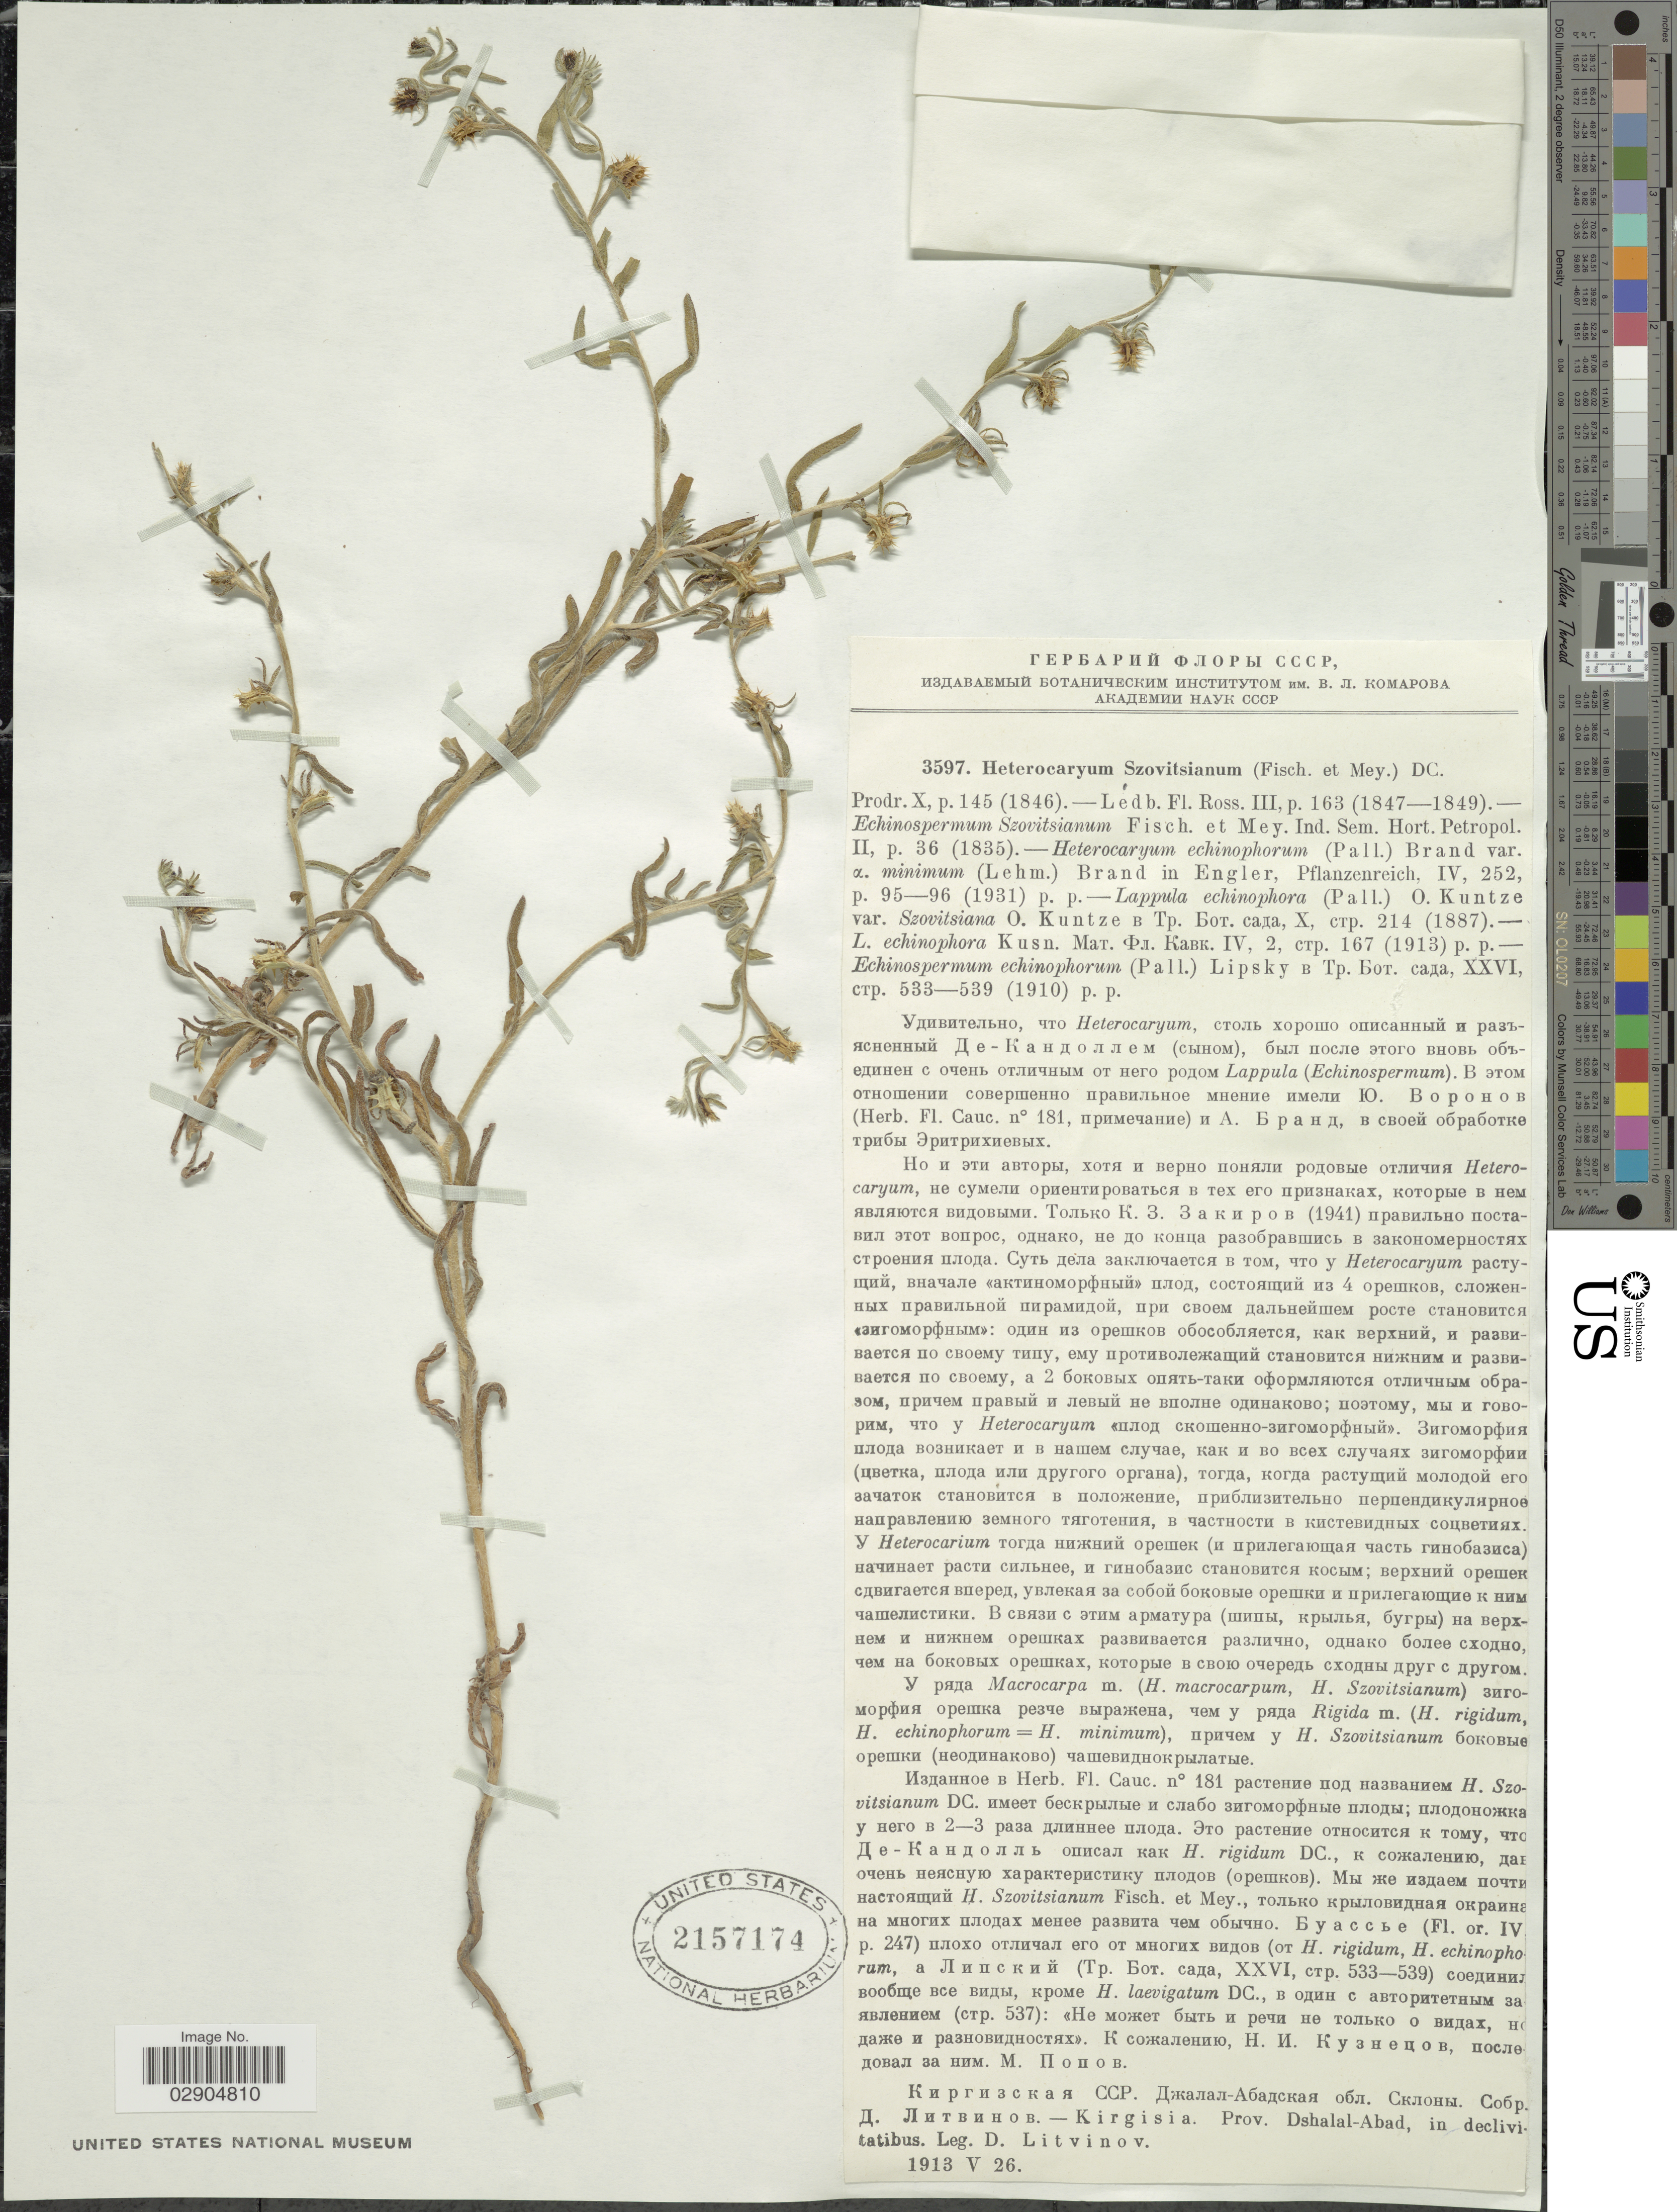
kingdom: Plantae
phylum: Tracheophyta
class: Magnoliopsida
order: Boraginales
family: Boraginaceae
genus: Heterocaryum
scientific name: Heterocaryum szovitsianum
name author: (Fisch. & C.A. Mey.) A. DC.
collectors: D. Litvinov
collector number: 3597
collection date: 1913-05-26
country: Kyrgyzstan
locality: Kirgisia, Prov. Dshalal-Abad, in declivitatibus.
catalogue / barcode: US 2157174